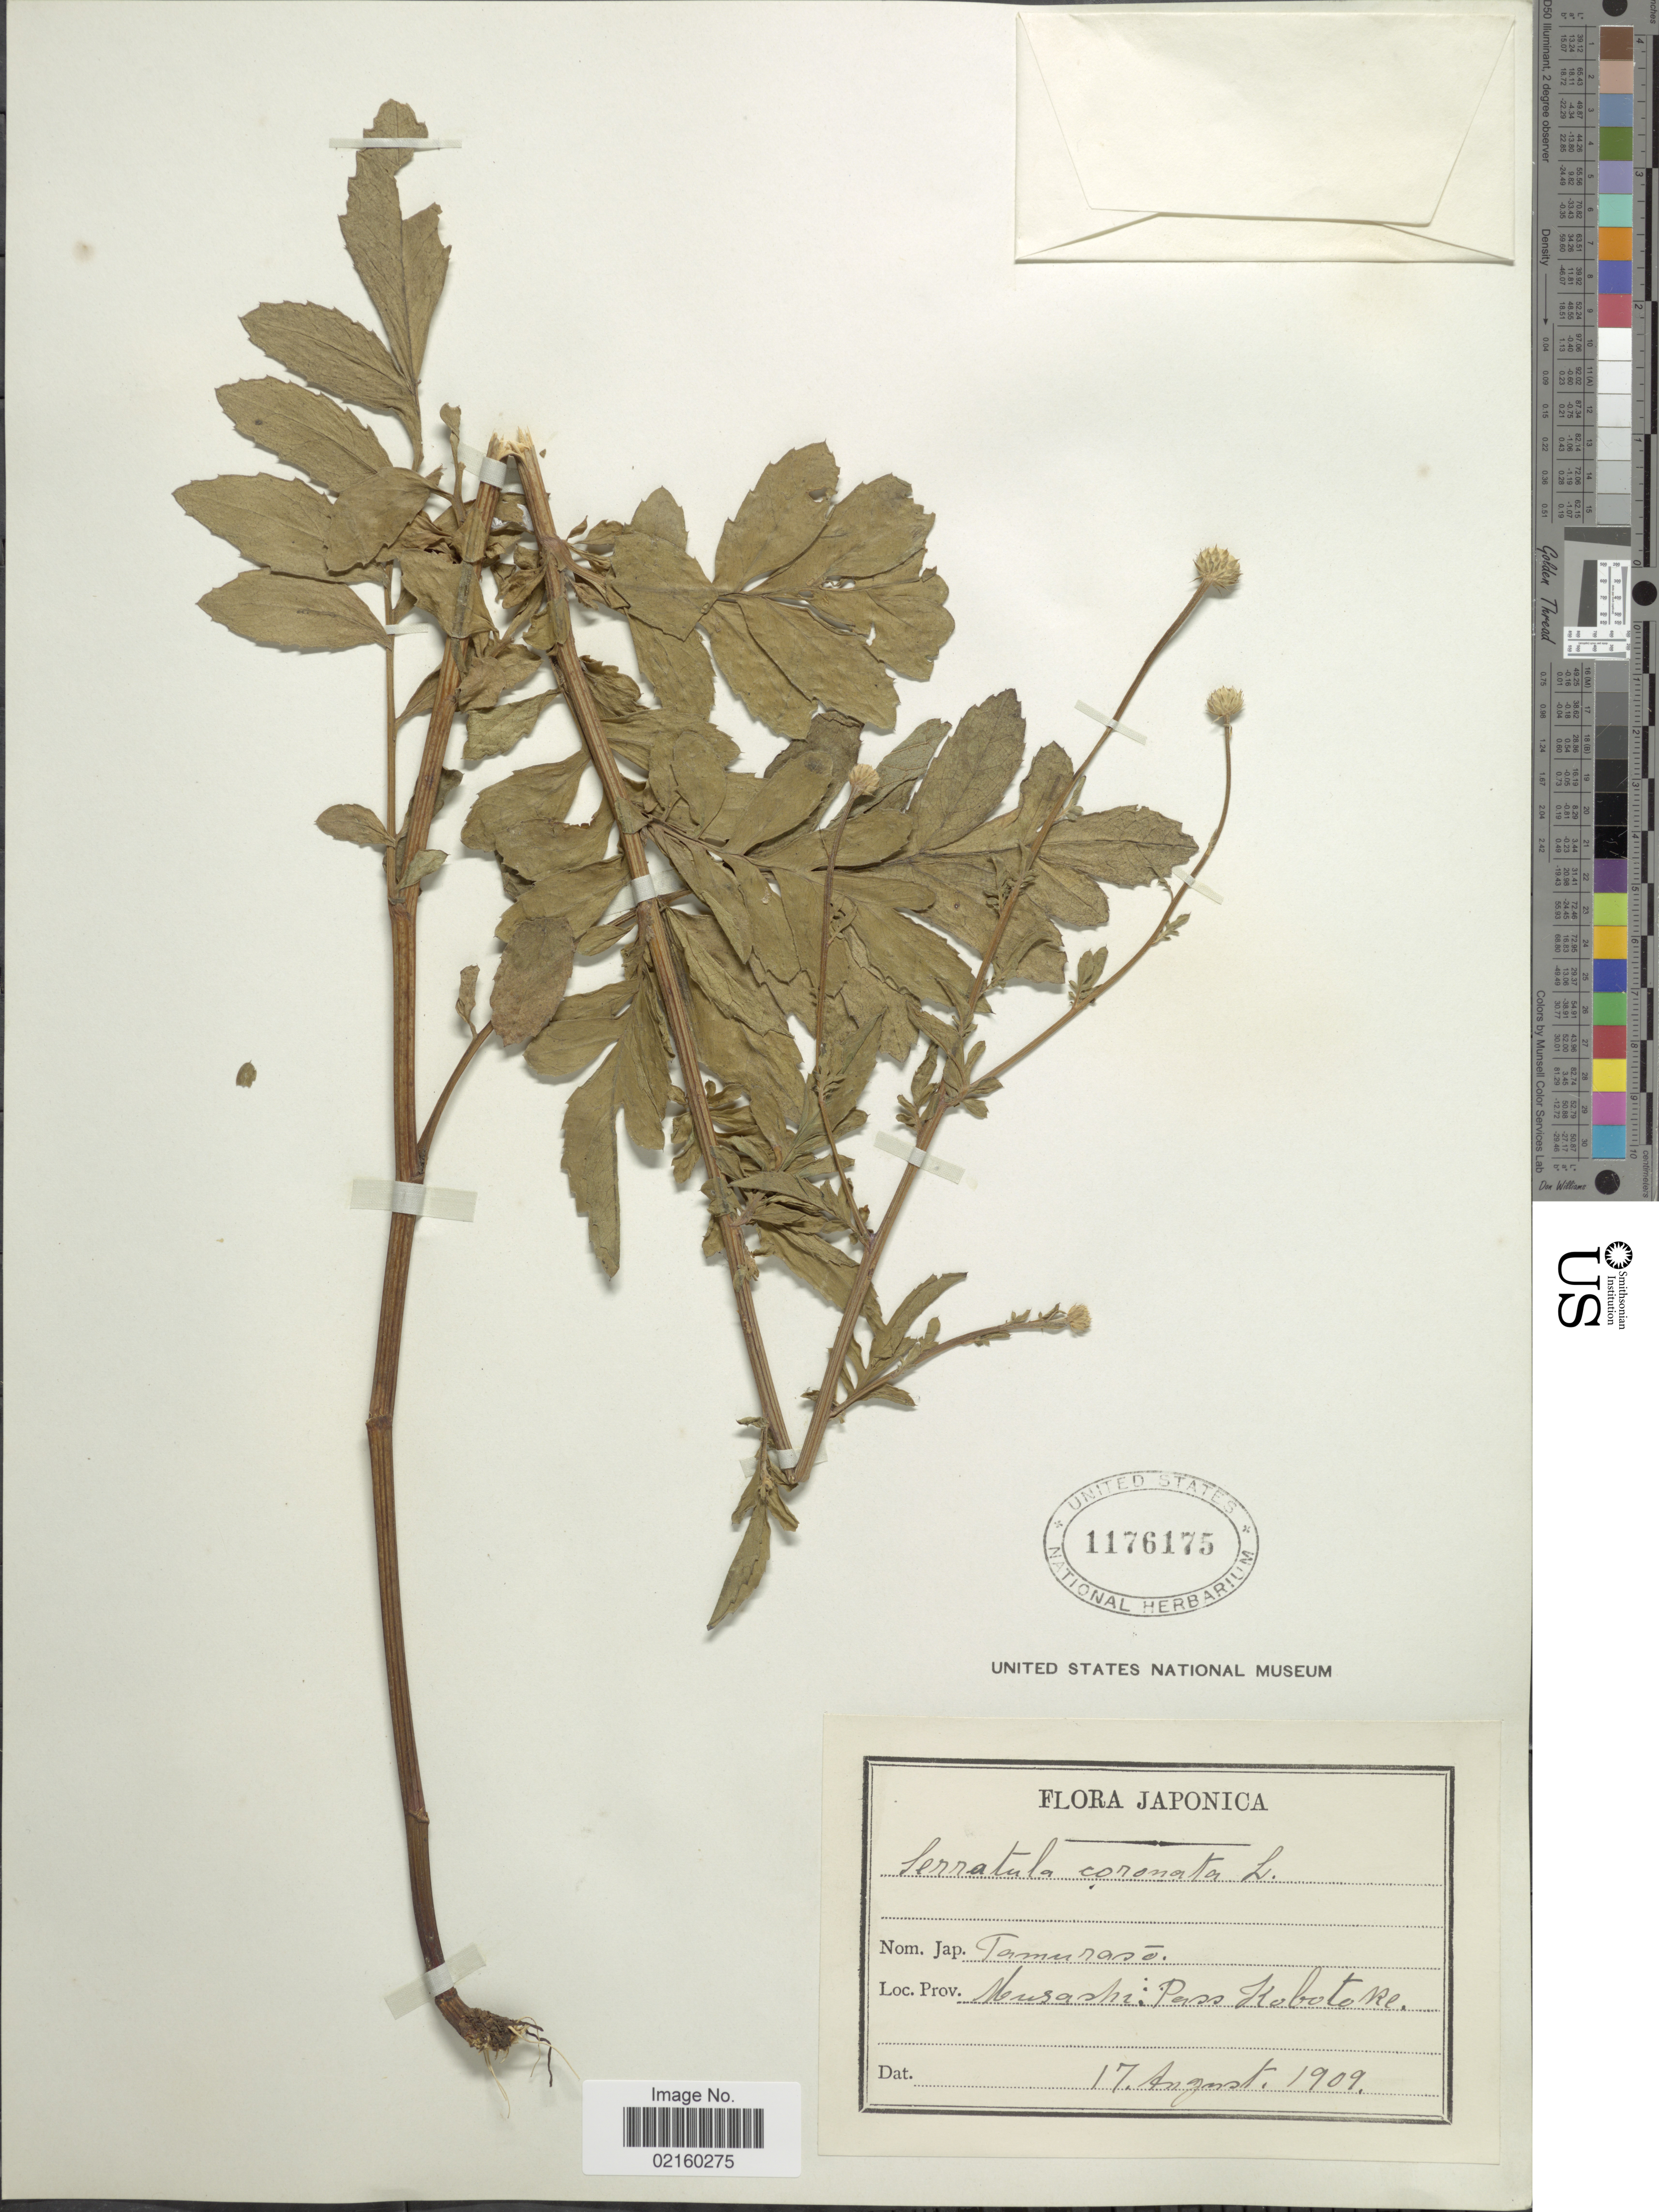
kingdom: Plantae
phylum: Tracheophyta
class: Magnoliopsida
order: Asterales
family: Asteraceae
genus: Serratula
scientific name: Serratula coronata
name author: L.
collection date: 1909-08-17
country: Japan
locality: Prov. Musashi, Pass Kobotoke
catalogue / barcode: US 1176175